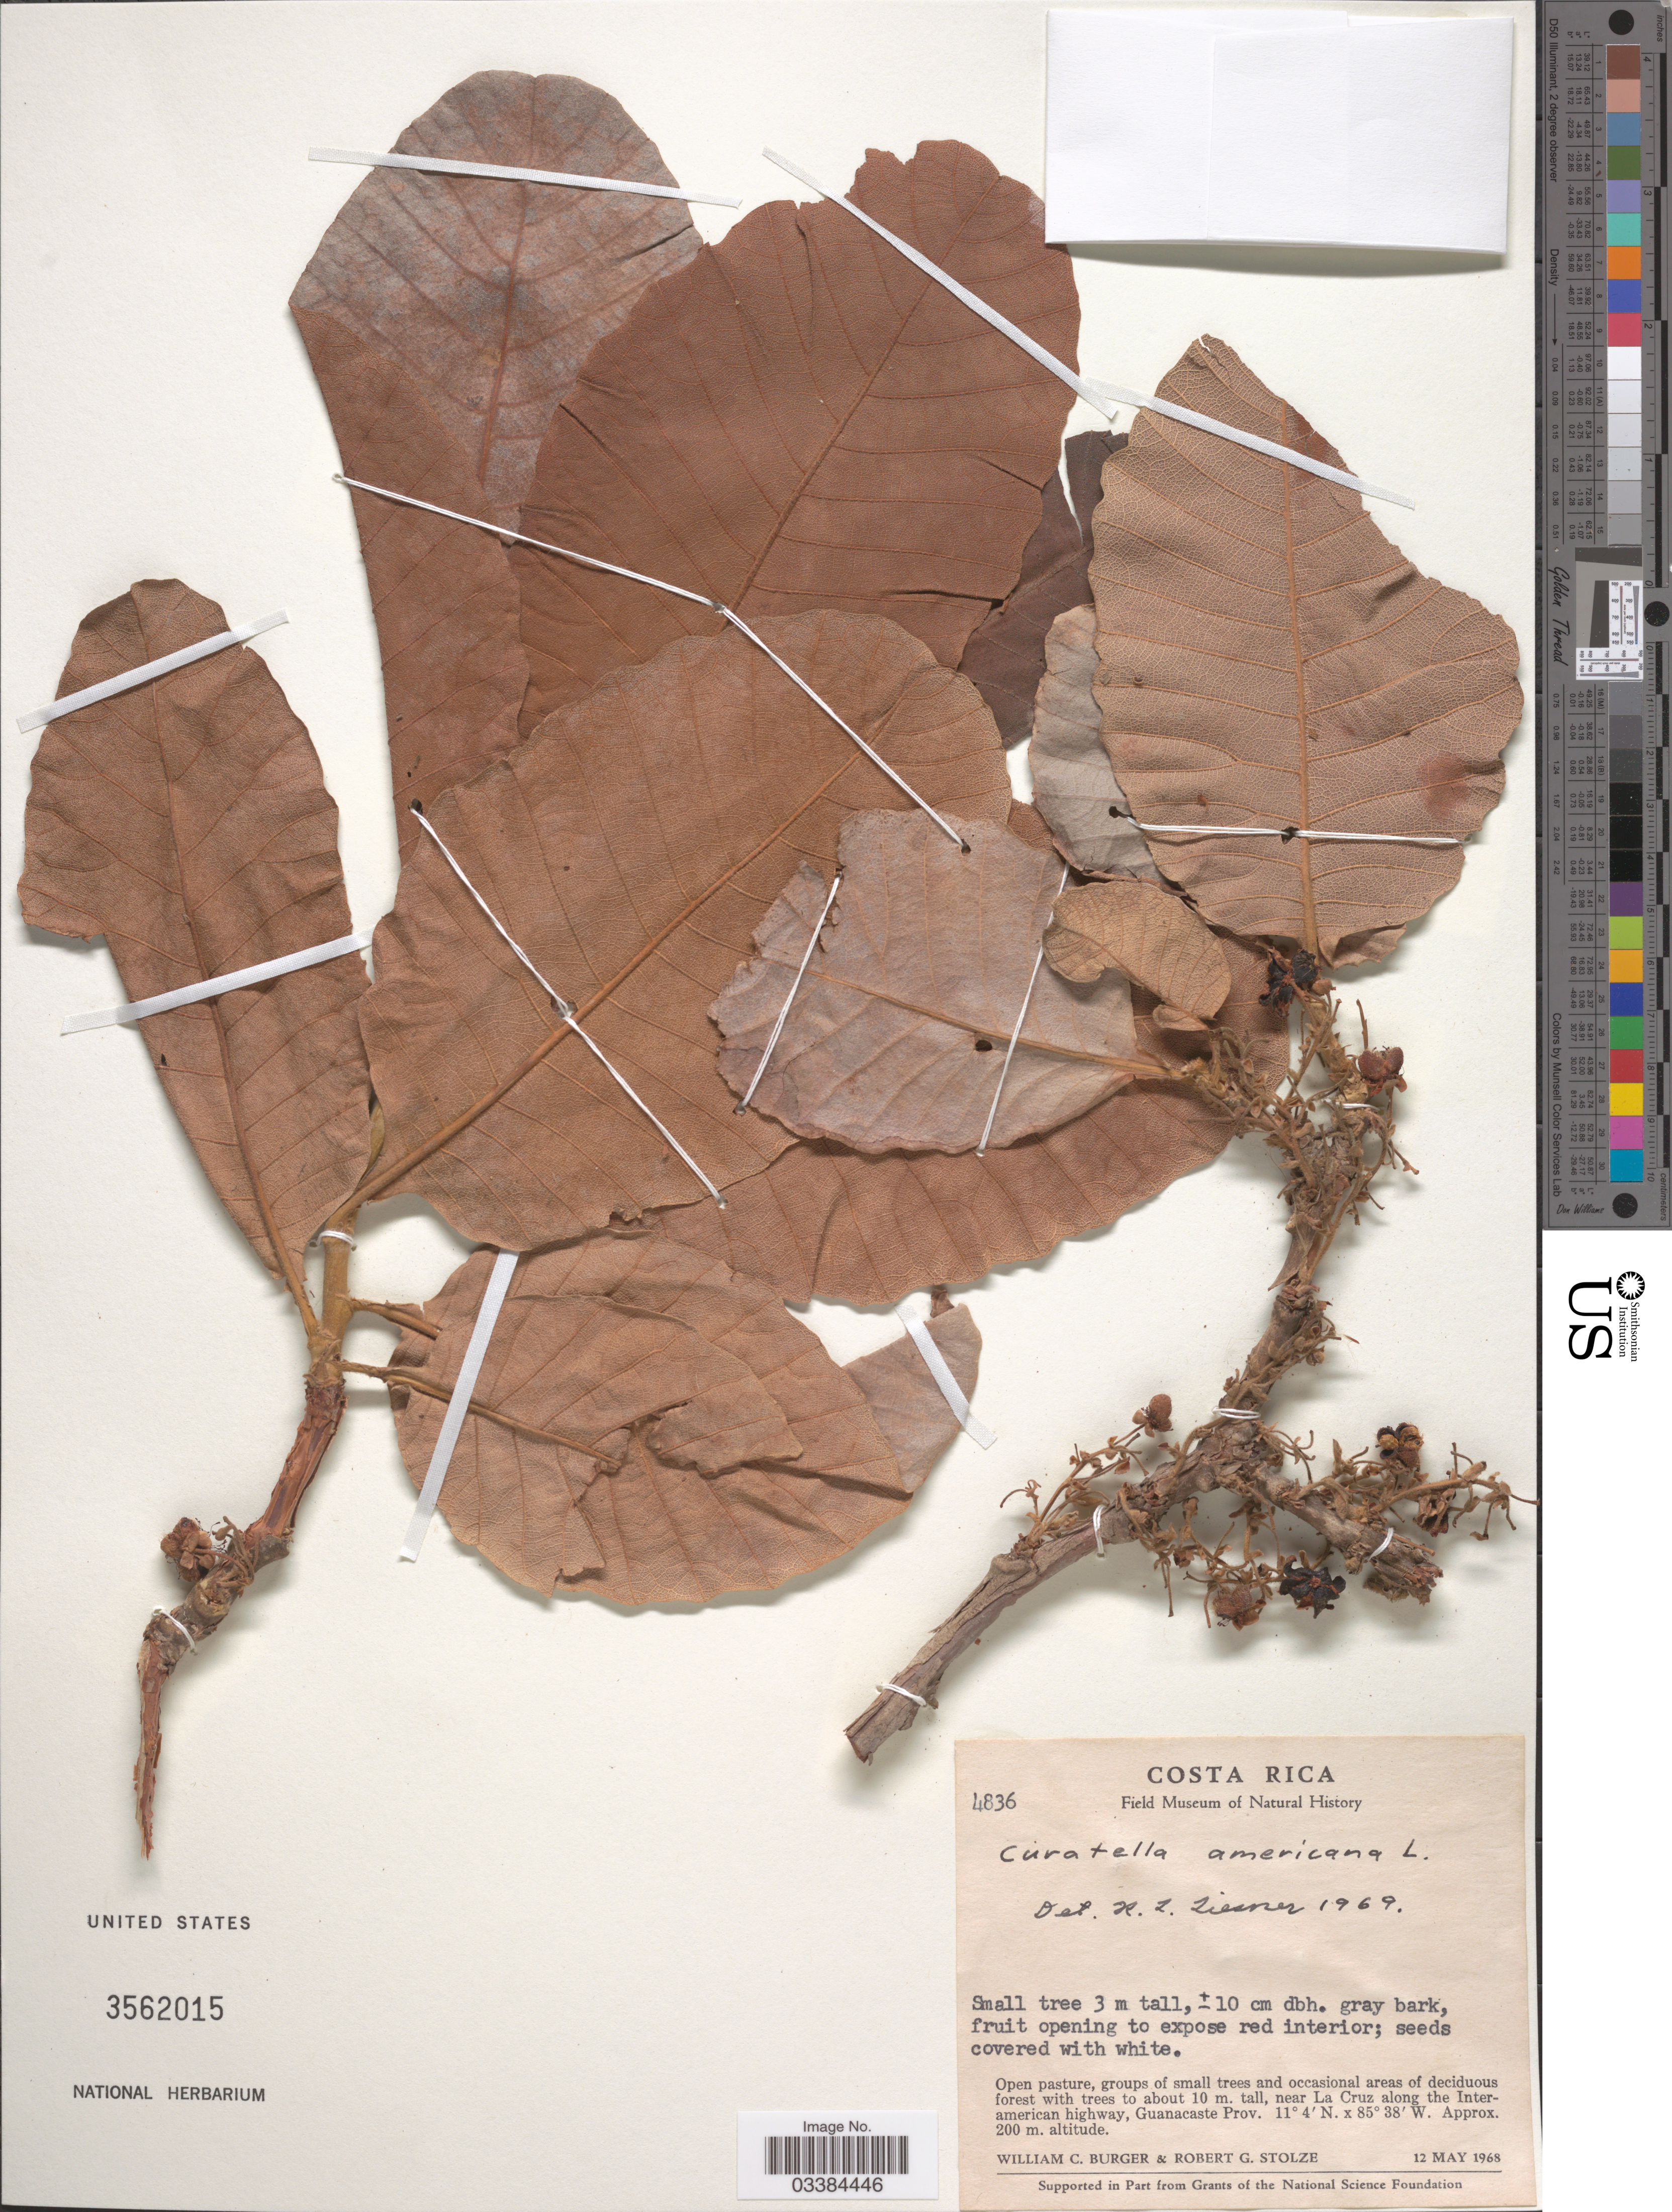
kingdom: Plantae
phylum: Tracheophyta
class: Magnoliopsida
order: Dilleniales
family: Dilleniaceae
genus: Curatella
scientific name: Curatella americana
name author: L.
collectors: W. Burger & R. G. Stolze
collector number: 4836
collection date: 1968-05-12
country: Costa Rica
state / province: Guanacaste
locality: Near La Cruz along the Inter-american highway, Guanacaste Prov.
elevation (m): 200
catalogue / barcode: US 3562015